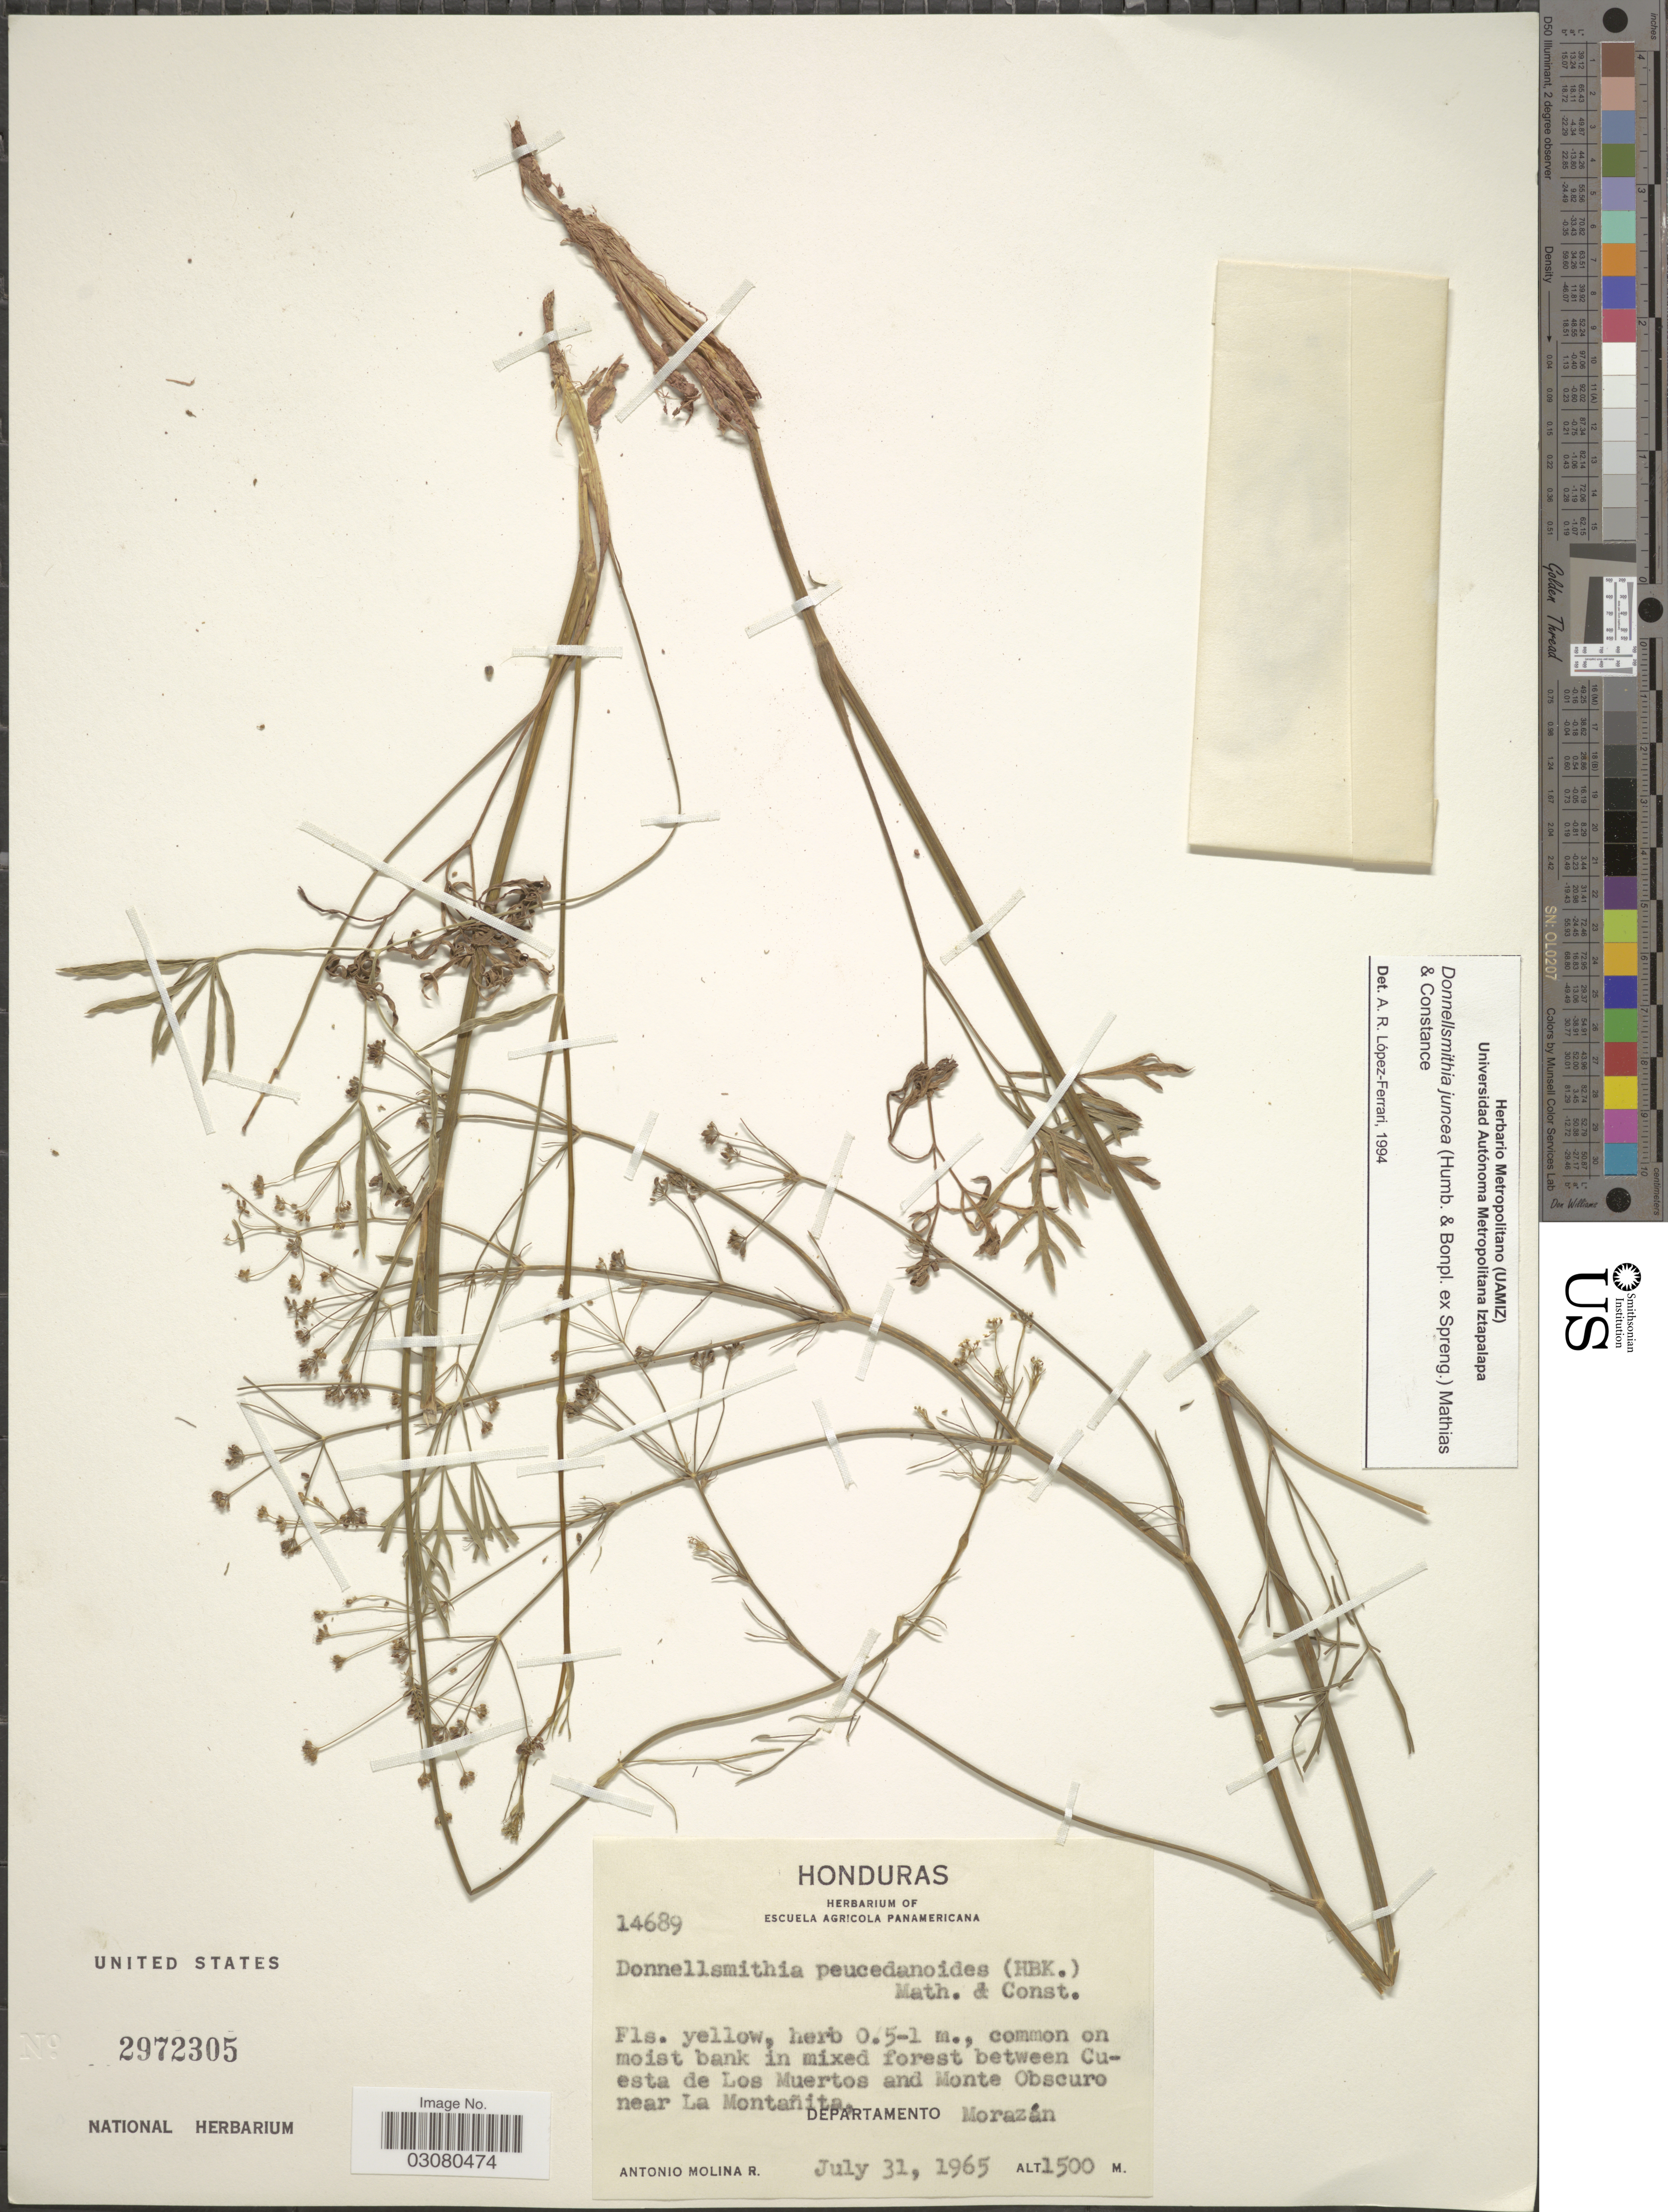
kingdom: Plantae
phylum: Tracheophyta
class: Magnoliopsida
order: Apiales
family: Apiaceae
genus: Donnellsmithia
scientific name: Donnellsmithia juncea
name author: (Humb. & Bonpl. ex Spreng.) Mathias & Constance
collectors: A. Molina R.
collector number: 14689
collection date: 1965-07-31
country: Honduras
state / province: Fco. Morazán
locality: Between Cuesta de Los Muertos and Monte Obscuro near La Montañita, Departamento Morazán.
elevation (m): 1500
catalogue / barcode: US 2972305